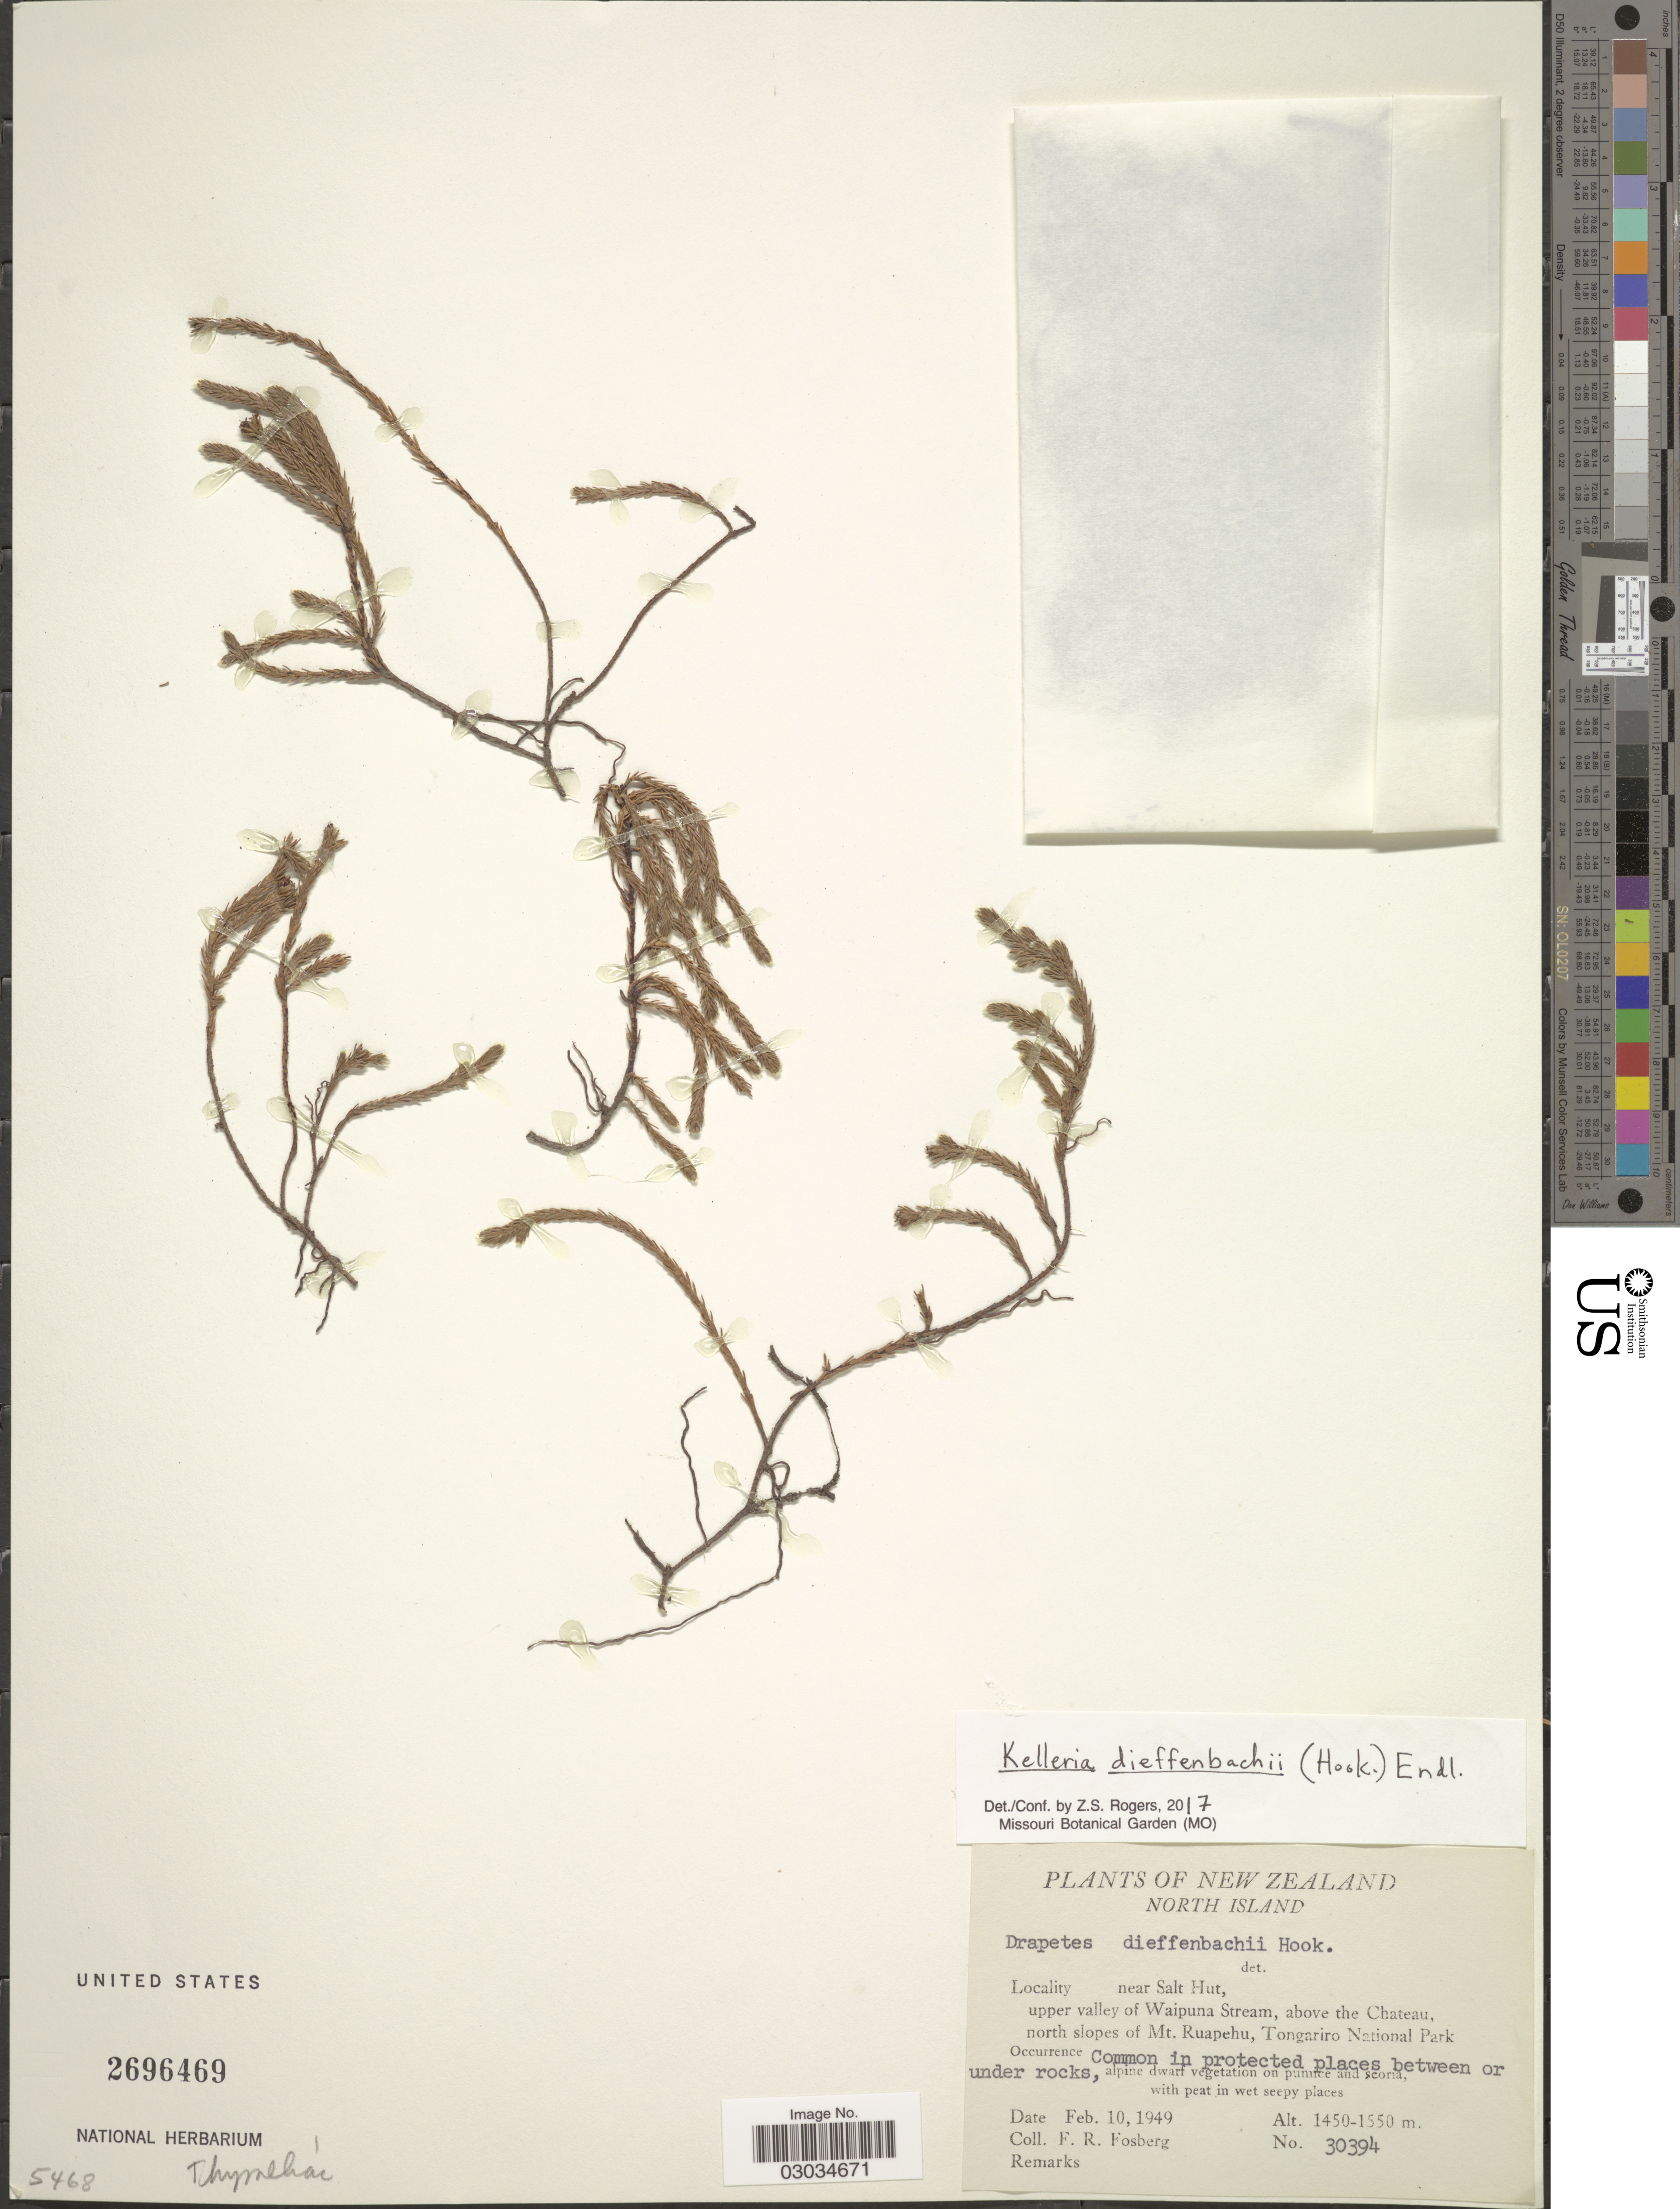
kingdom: Plantae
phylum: Tracheophyta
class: Magnoliopsida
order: Malvales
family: Thymelaeaceae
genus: Kelleria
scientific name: Kelleria dieffenbachii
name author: (Hook.) Endl.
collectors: F. R. Fosberg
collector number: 30394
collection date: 1949-02-10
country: New Zealand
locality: North Island. Near Salt Hut, upper valley of Waipuna Stream, above the Chateau, north slopes of Mt. Ruapehu, Tongariro National Park.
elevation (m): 1450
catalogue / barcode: US 2696469